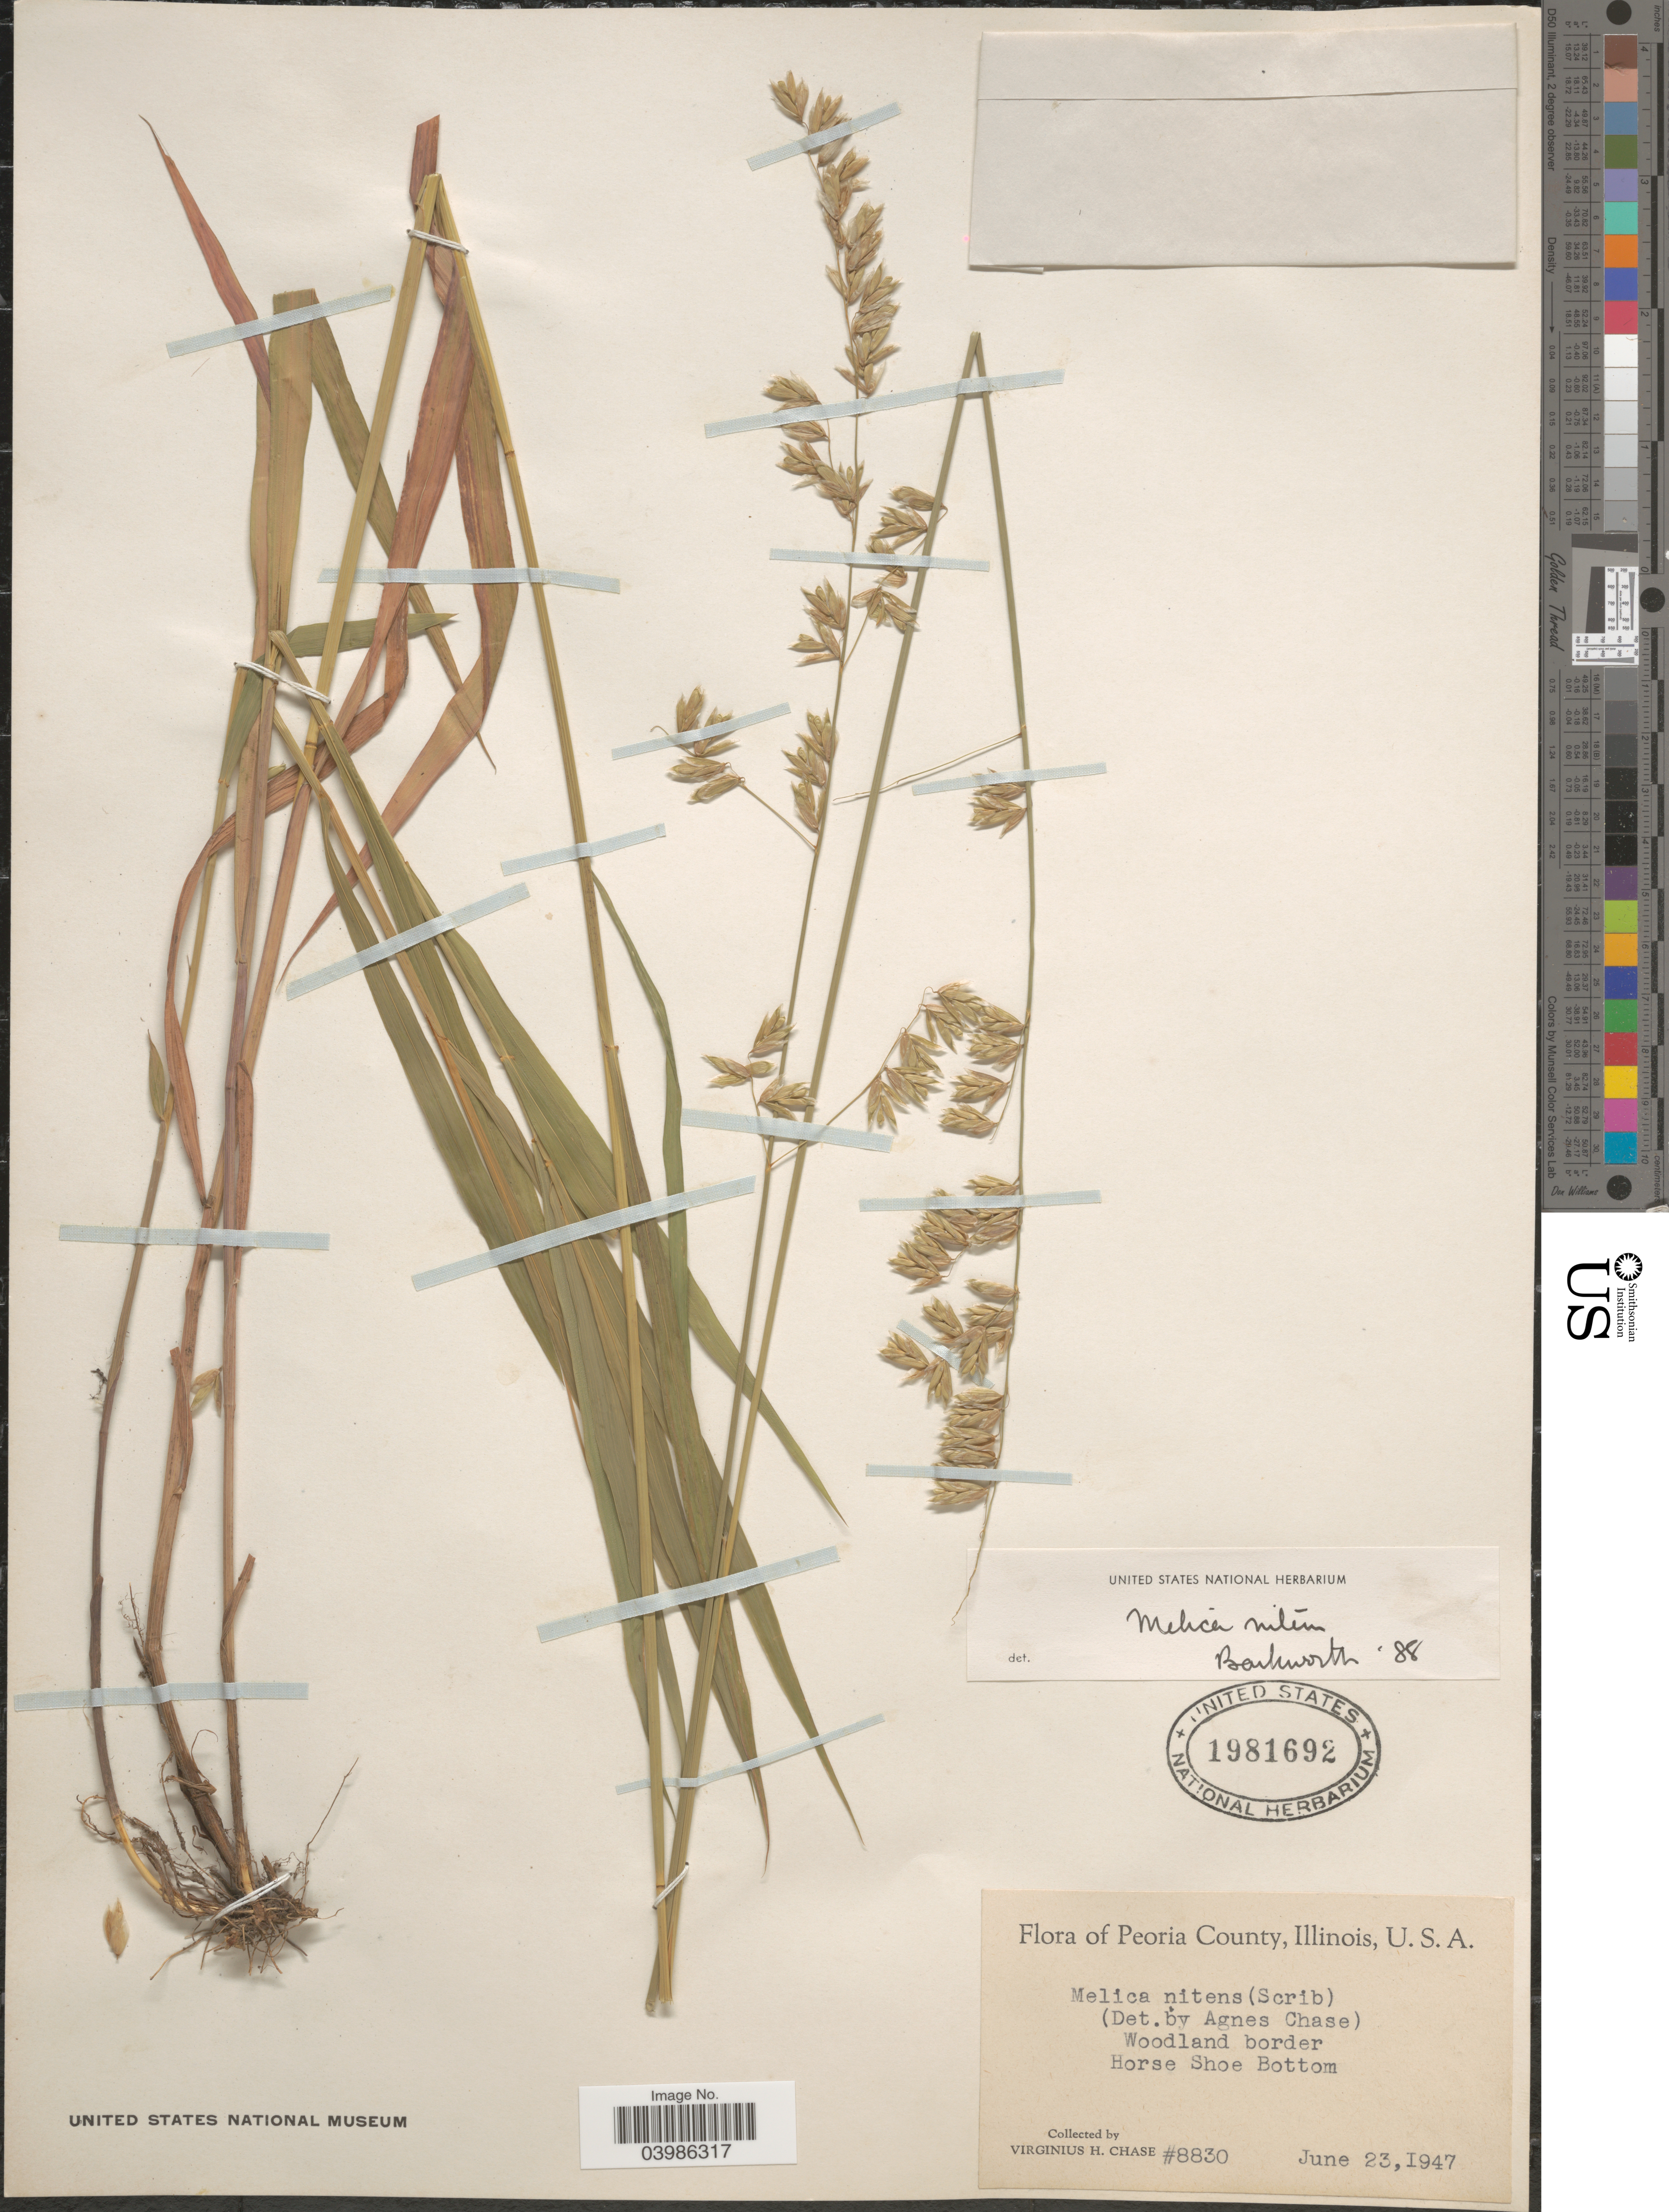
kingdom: Plantae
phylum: Tracheophyta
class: Liliopsida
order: Poales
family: Poaceae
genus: Melica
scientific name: Melica nitens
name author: (Scribn.) Nutt. ex Piper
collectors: V. H. Chase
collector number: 8830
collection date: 1947-06-23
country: United States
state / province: Illinois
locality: Peoria County. Woodland border. Horse Shoe Bottom.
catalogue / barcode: US 1981692